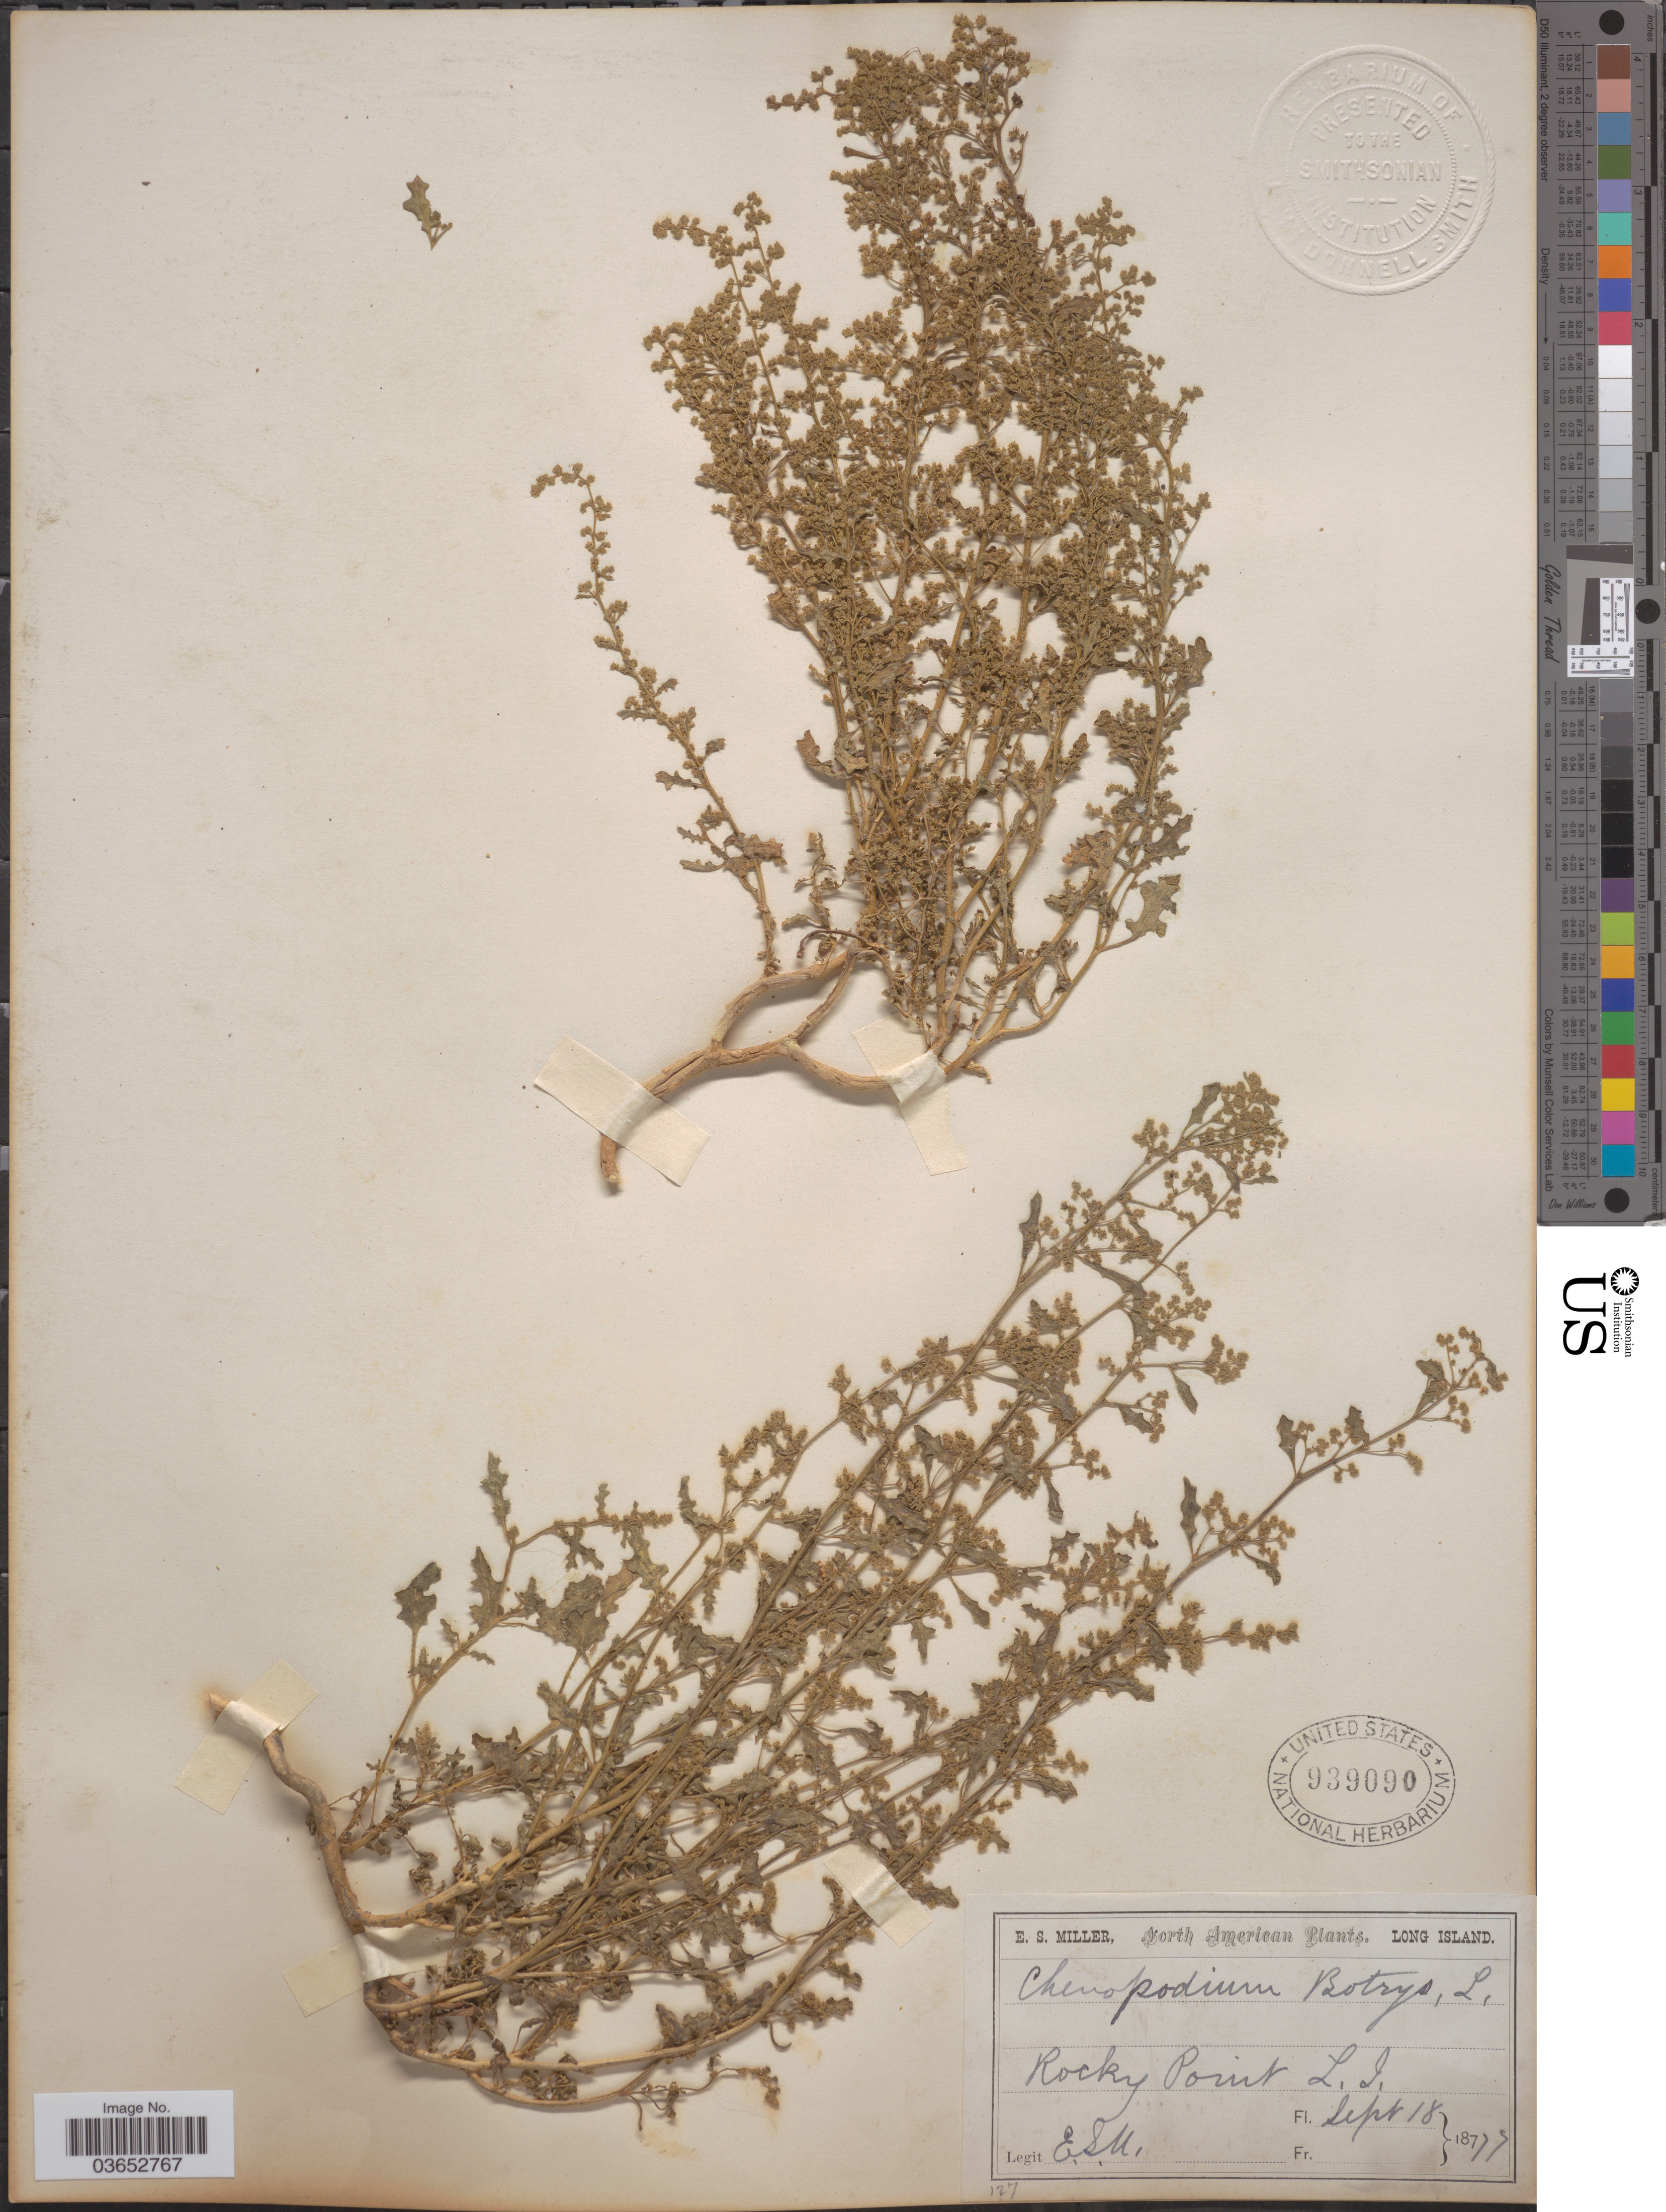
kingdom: Plantae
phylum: Tracheophyta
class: Magnoliopsida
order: Caryophyllales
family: Amaranthaceae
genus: Chenopodium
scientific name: Chenopodium botrys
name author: L.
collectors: E. S. Miller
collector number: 127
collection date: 1877-09-18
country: United States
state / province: New York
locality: Rocky Point, L. I.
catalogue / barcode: US 939090